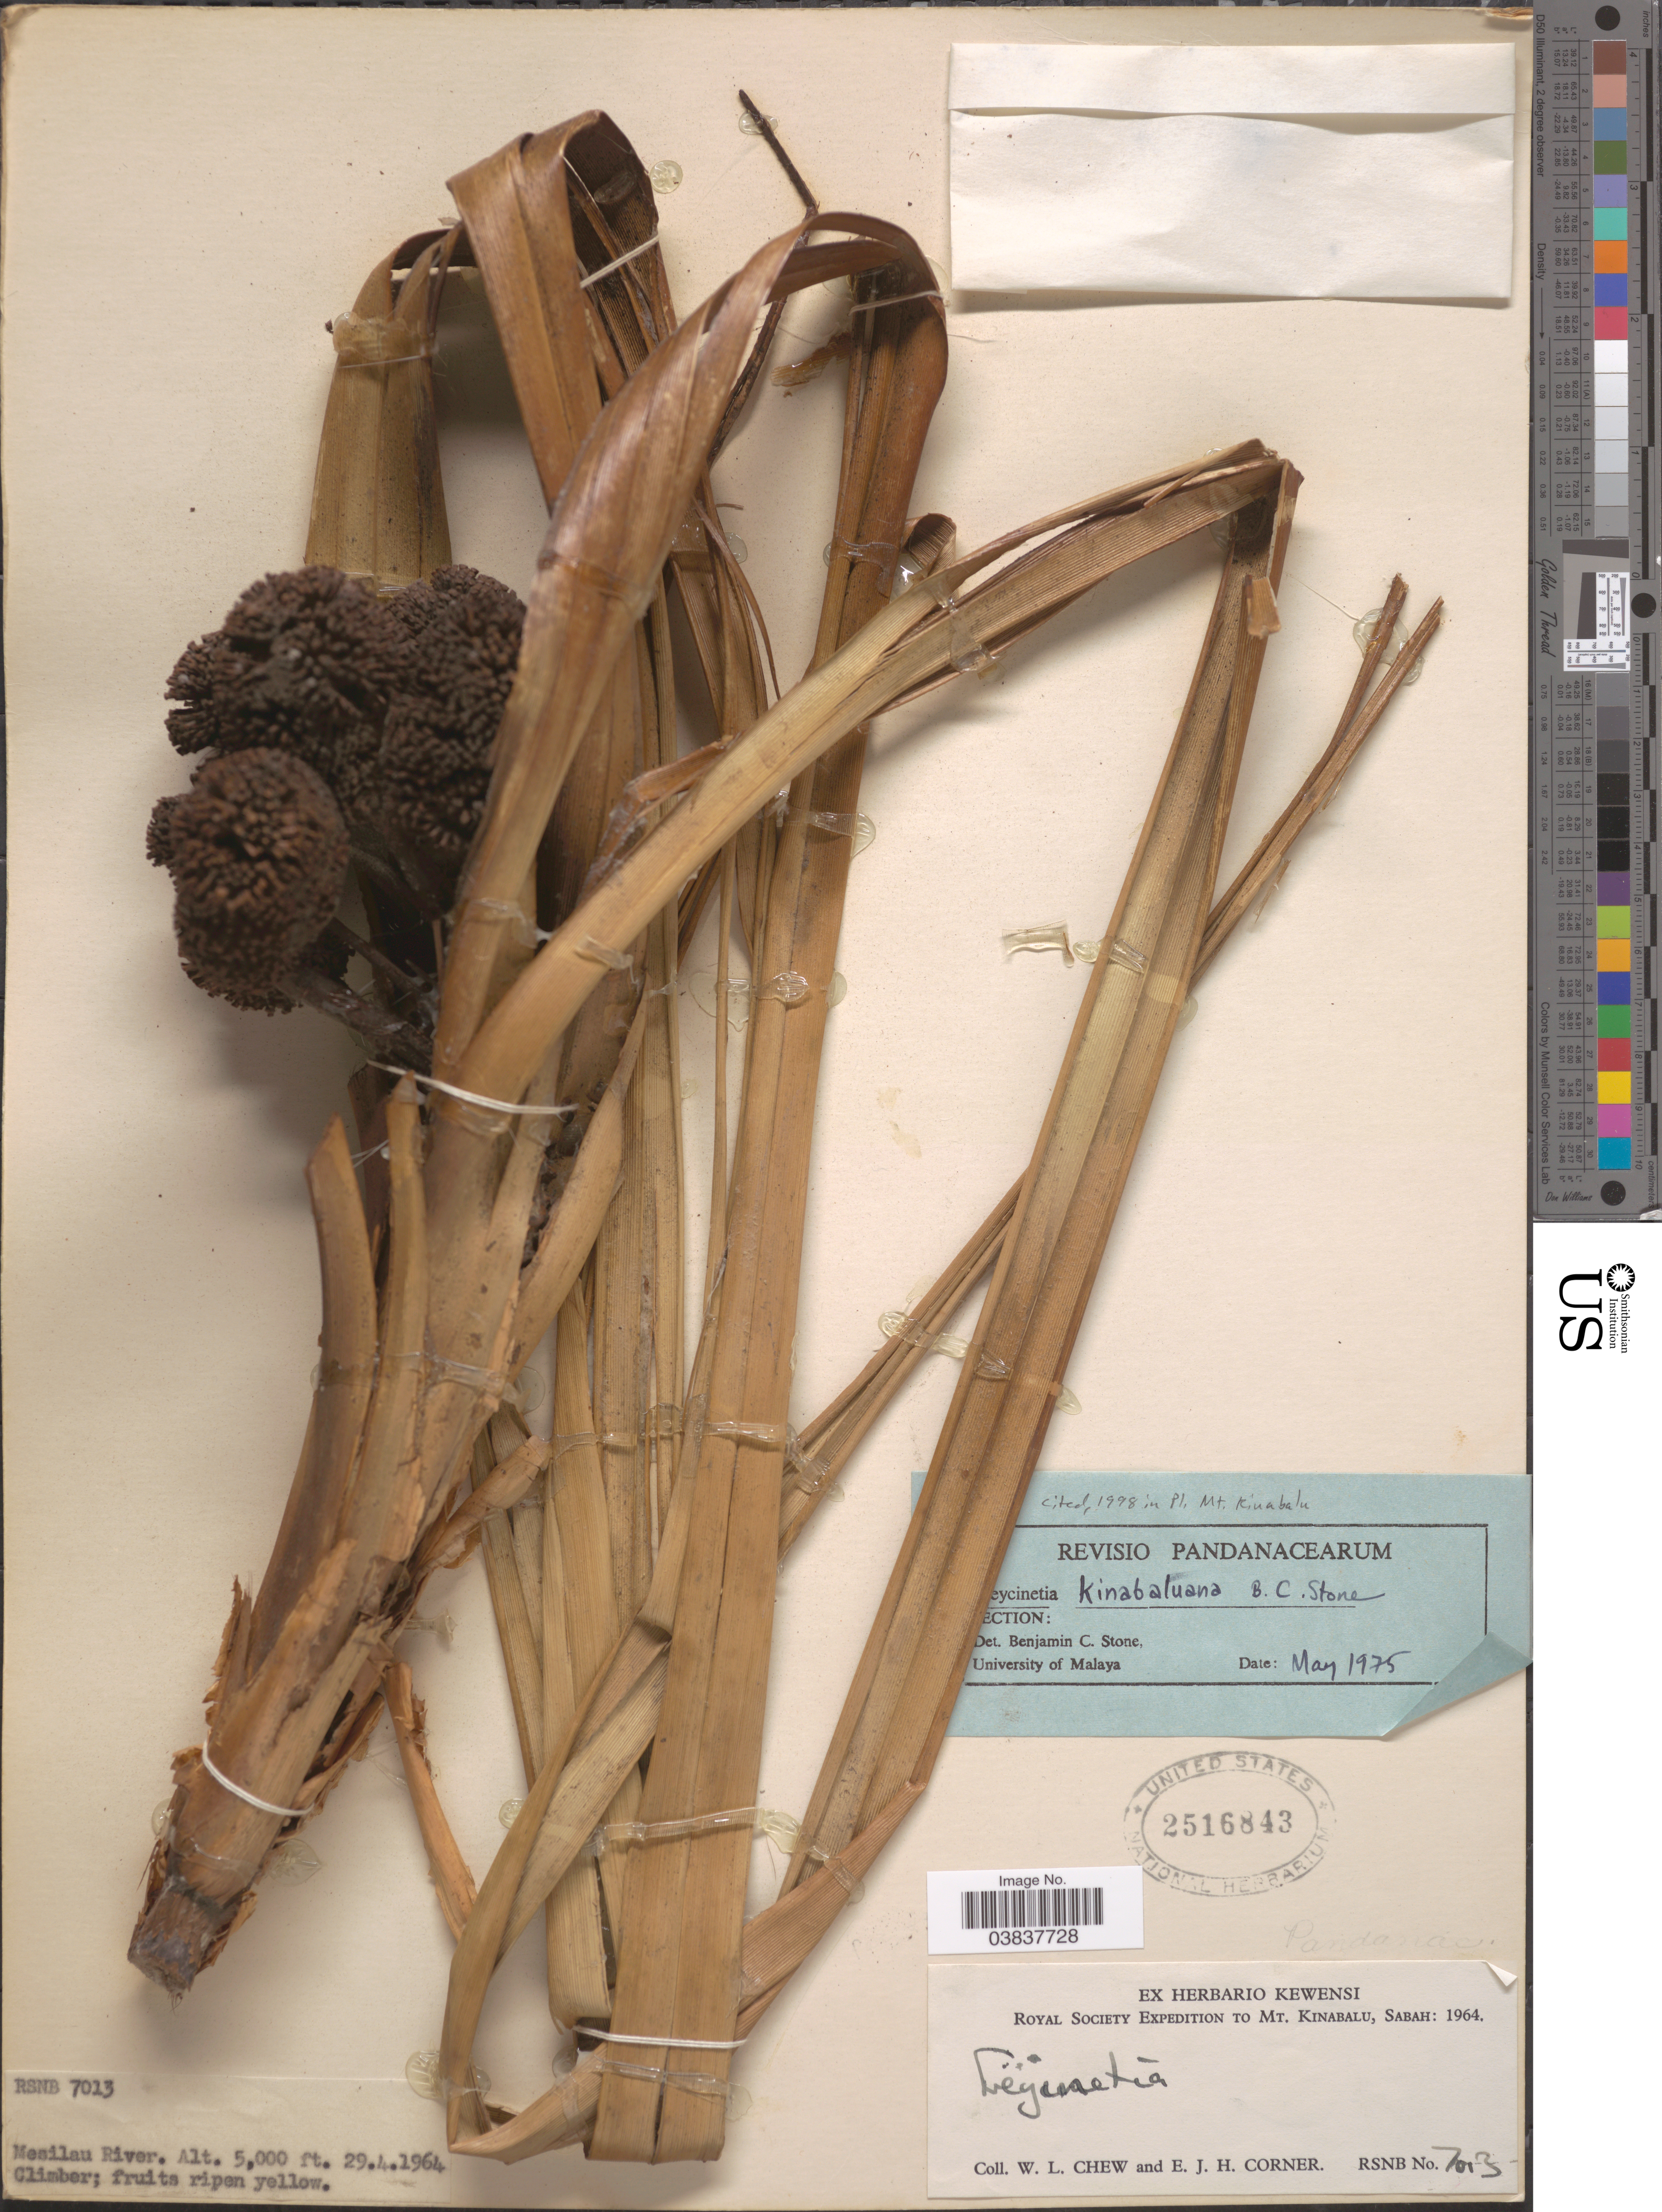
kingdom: Plantae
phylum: Tracheophyta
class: Liliopsida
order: Pandanales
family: Pandanaceae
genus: Freycinetia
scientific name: Freycinetia kinabaluana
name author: B.C. Stone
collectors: W. Chew & E. Corner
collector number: RSNB7013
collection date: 1964-04-29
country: Malaysia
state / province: Sabah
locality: Mt. Kinabalu. Mesilau River.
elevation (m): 1524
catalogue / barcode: US 2516843